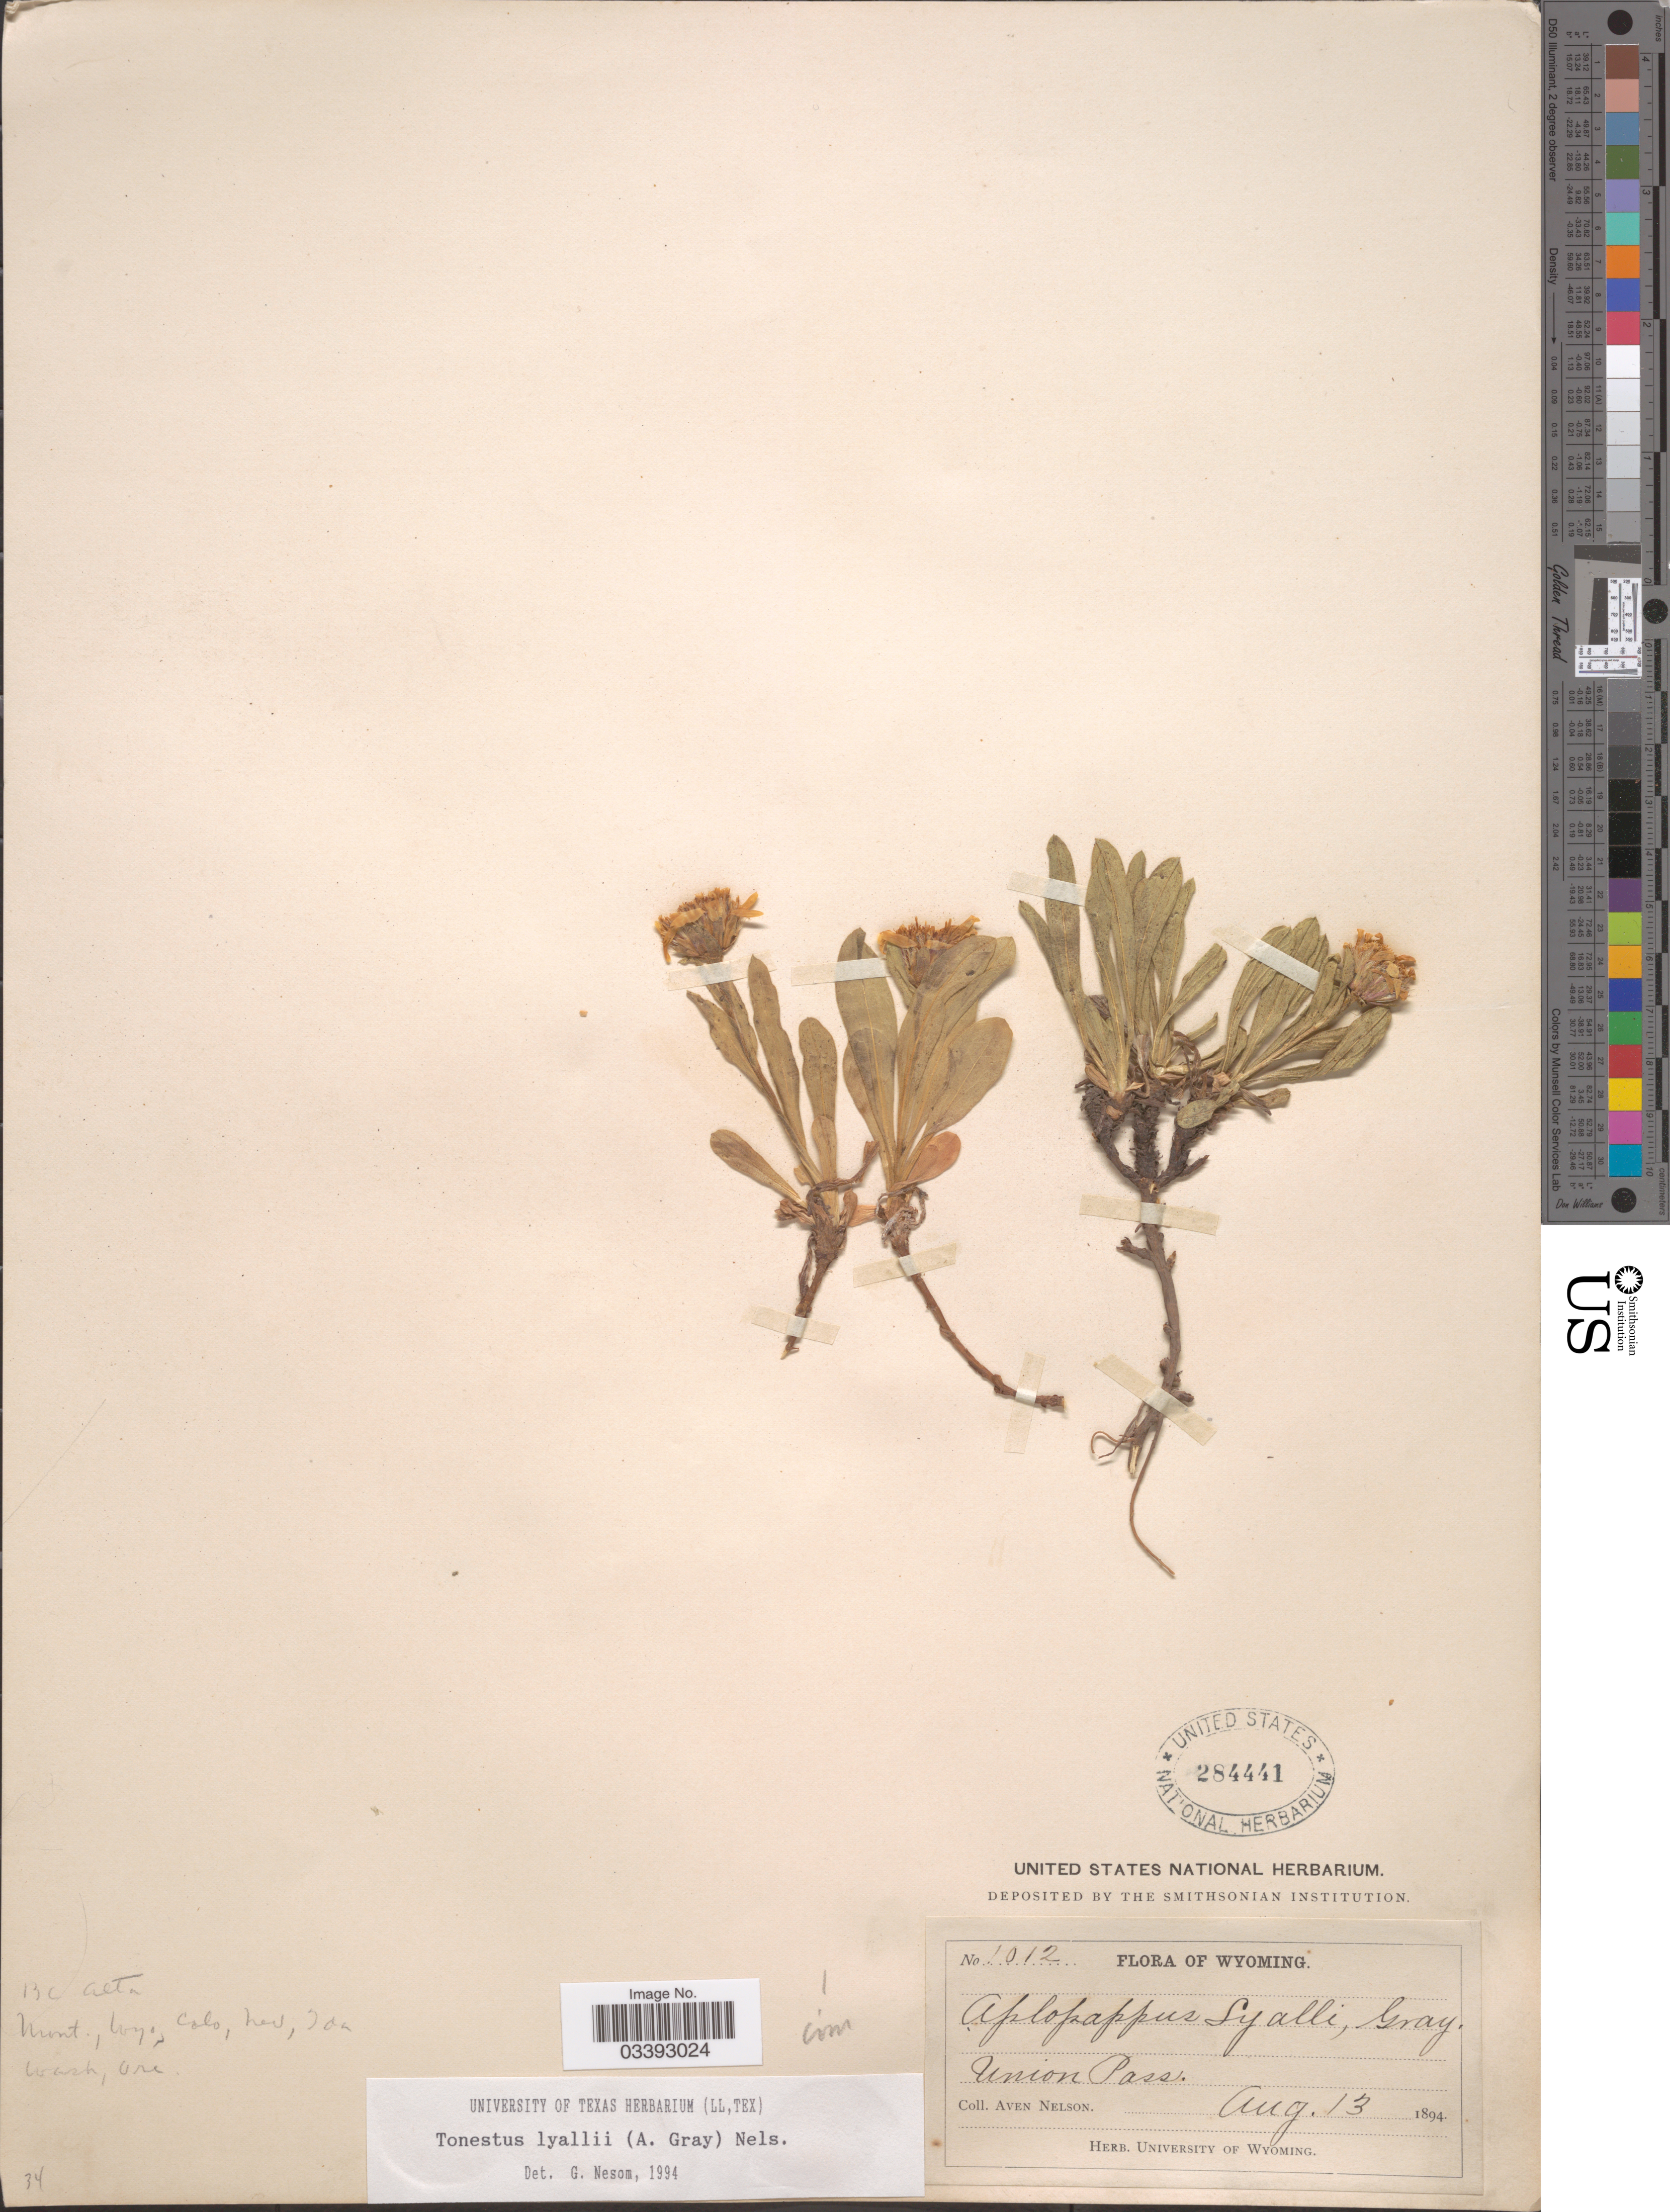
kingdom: Plantae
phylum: Tracheophyta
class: Magnoliopsida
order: Asterales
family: Asteraceae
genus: Tonestus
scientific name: Tonestus lyallii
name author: (A. Gray) A. Nelson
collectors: A. Nelson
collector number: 1012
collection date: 1894-08-13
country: United States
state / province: Wyoming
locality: Union Pass.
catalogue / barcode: US 284441